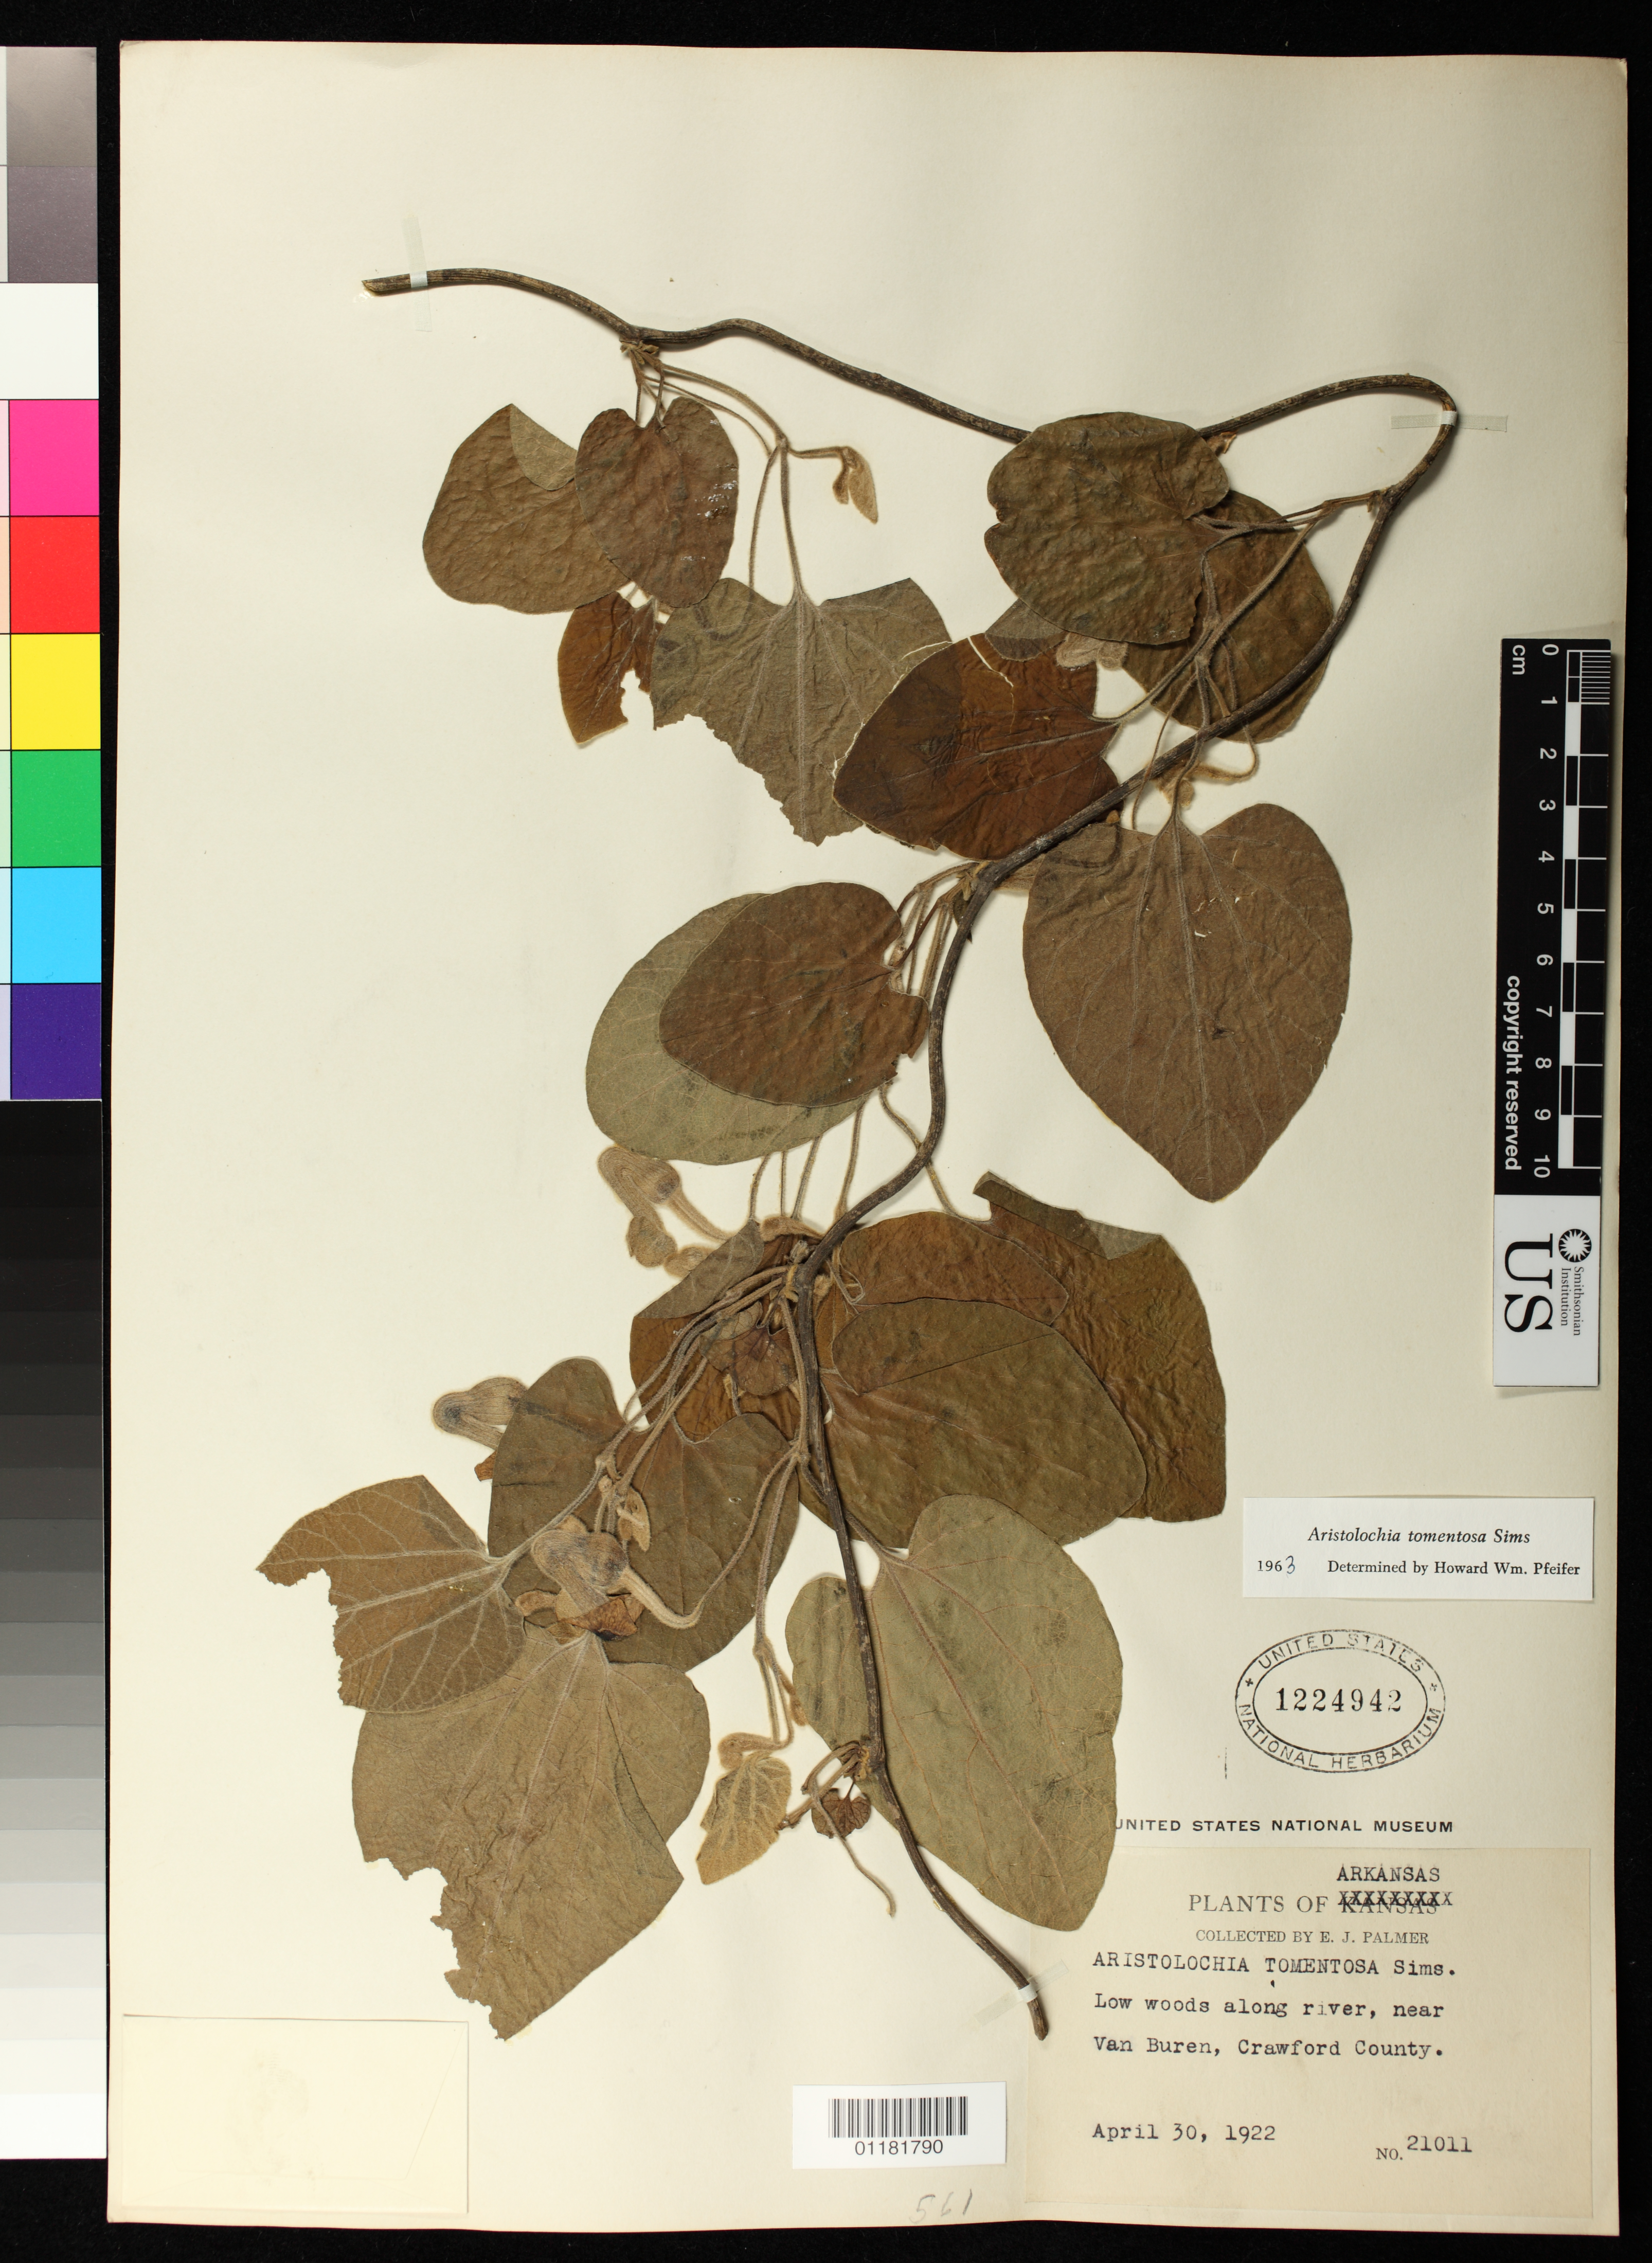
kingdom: Plantae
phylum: Tracheophyta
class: Magnoliopsida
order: Piperales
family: Aristolochiaceae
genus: Aristolochia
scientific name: Aristolochia tomentosa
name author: Sims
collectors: E. J. Palmer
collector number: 21011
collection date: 1922-04-30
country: United States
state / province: Arkansas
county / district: Crawford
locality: Low woods along river, near Van Buren, Crawford County.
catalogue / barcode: US 1224942